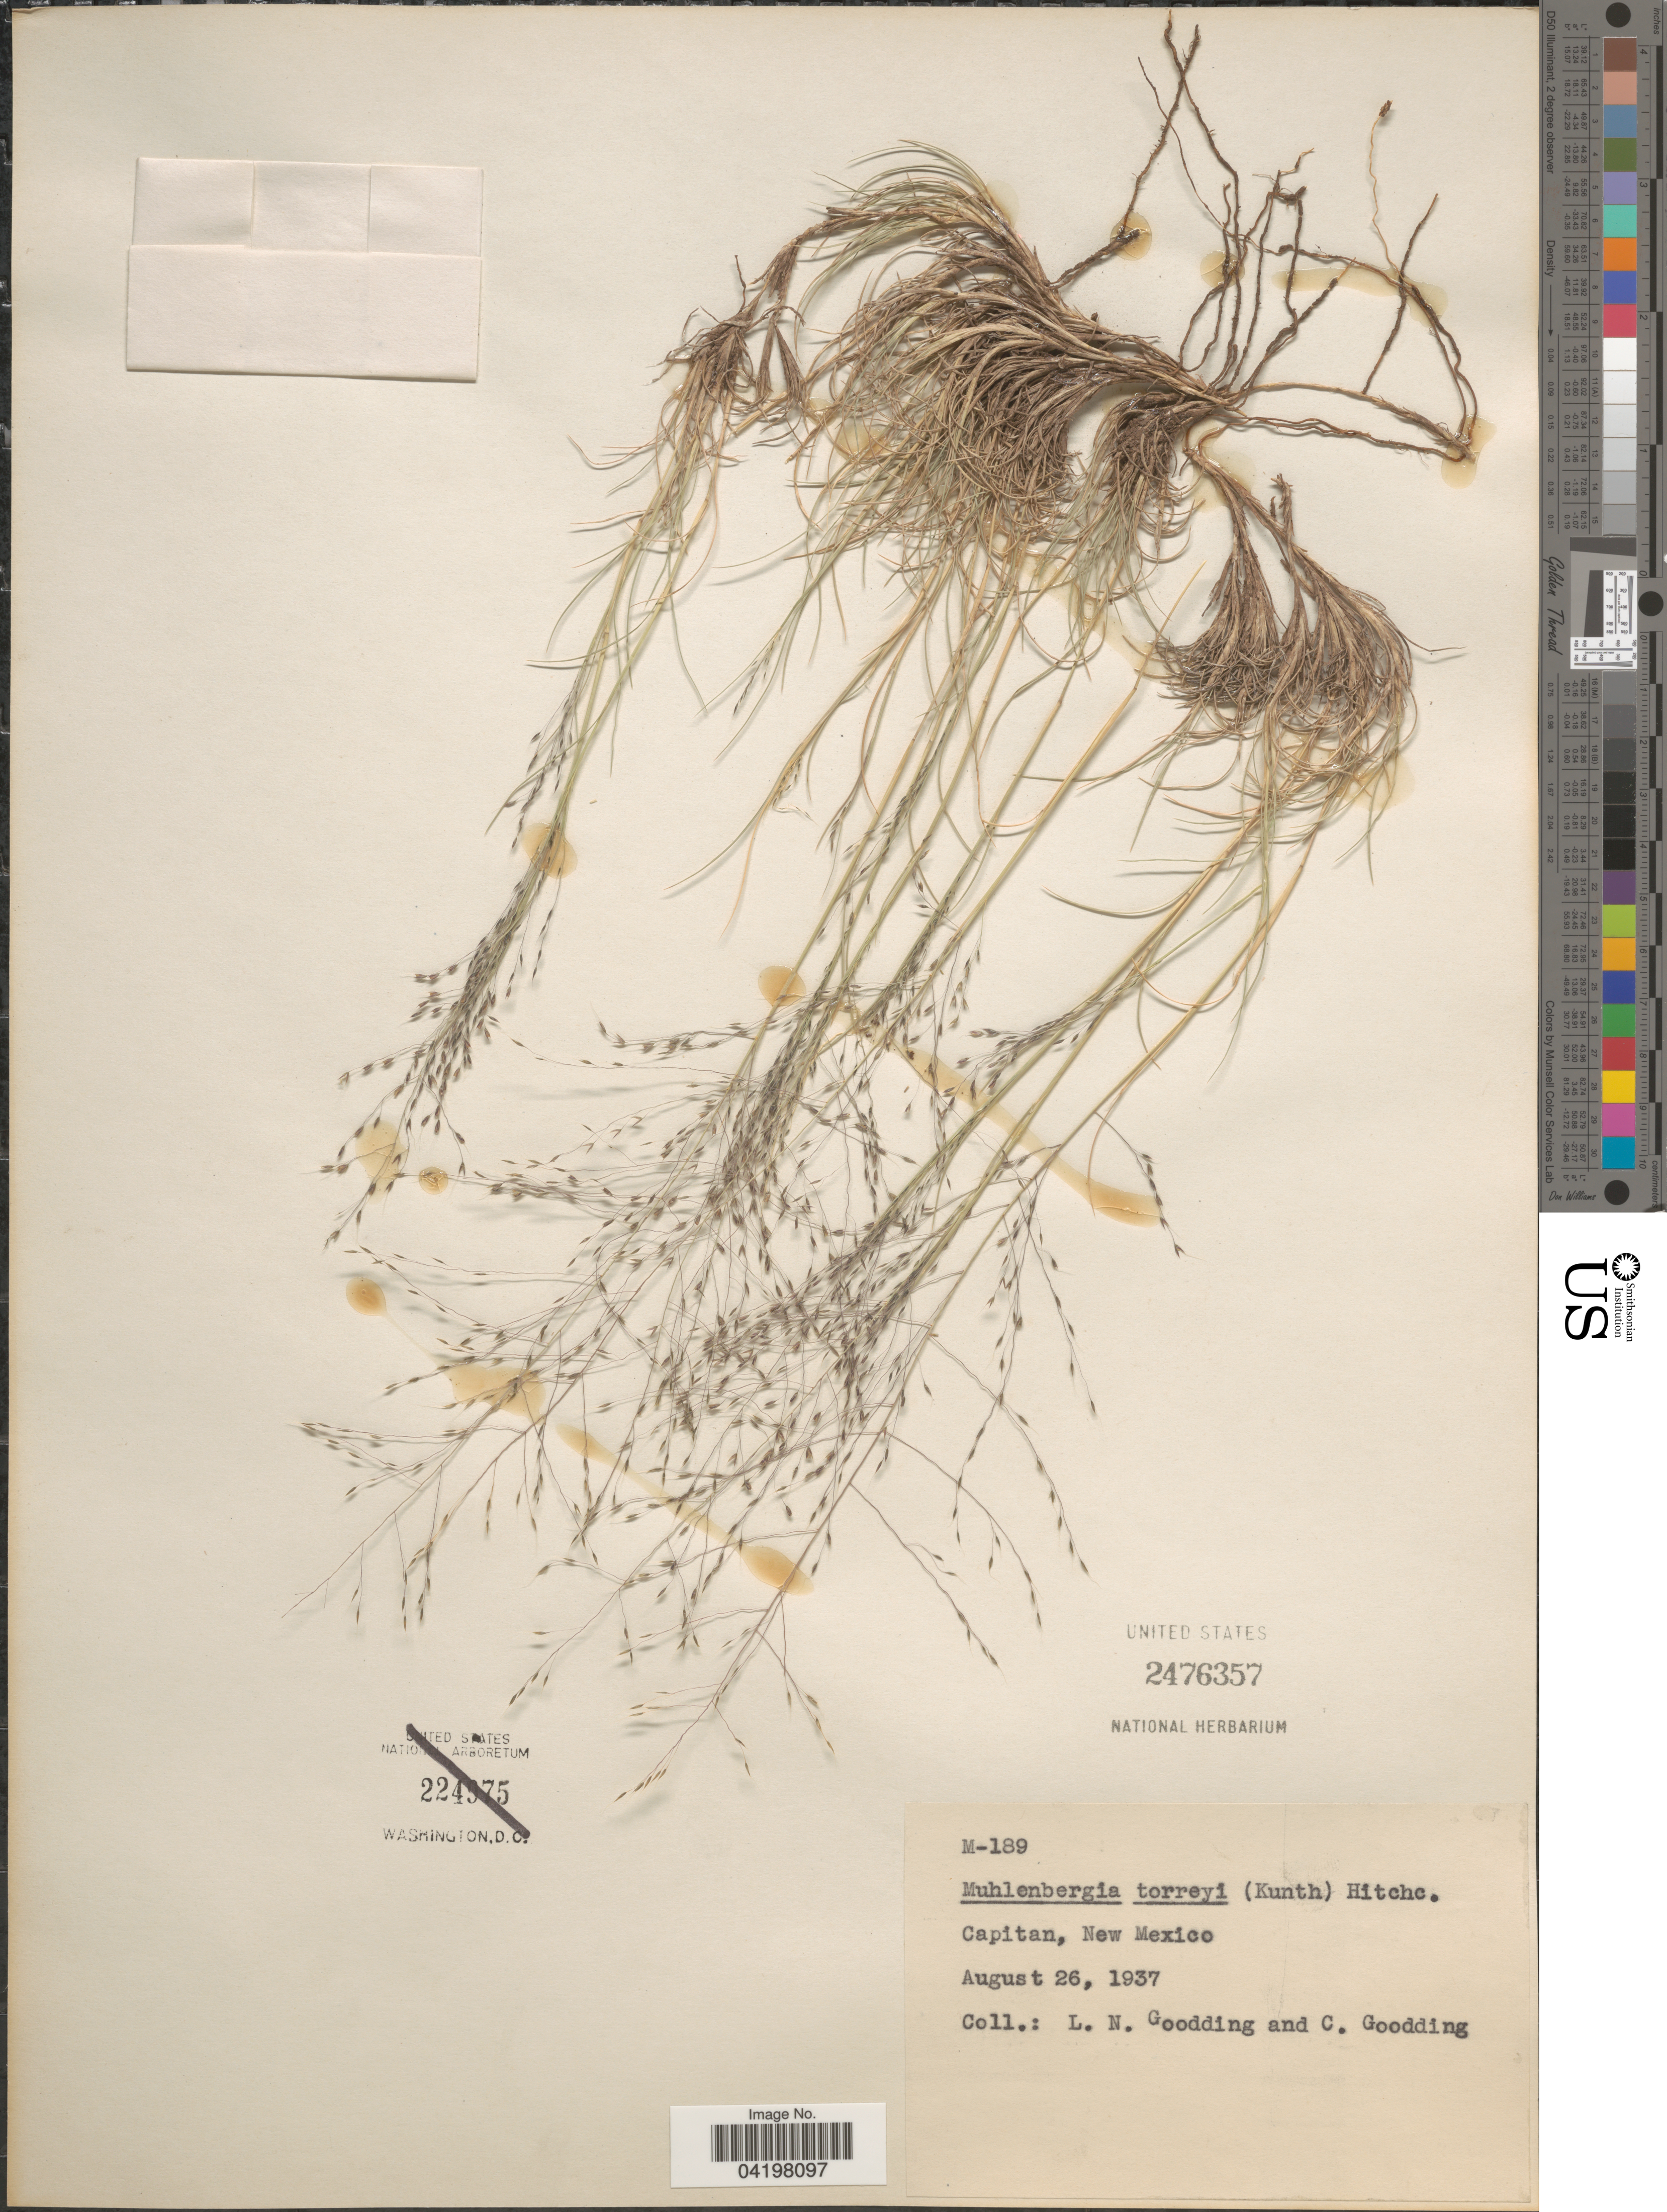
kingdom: Plantae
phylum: Tracheophyta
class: Liliopsida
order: Poales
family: Poaceae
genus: Muhlenbergia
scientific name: Muhlenbergia torreyi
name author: (Kunth) Hitchc. ex Bush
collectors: L. N. Goodding & C. Goodding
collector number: M-189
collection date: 1937-08-26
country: United States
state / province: New Mexico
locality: Capitan.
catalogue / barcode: US 2476357